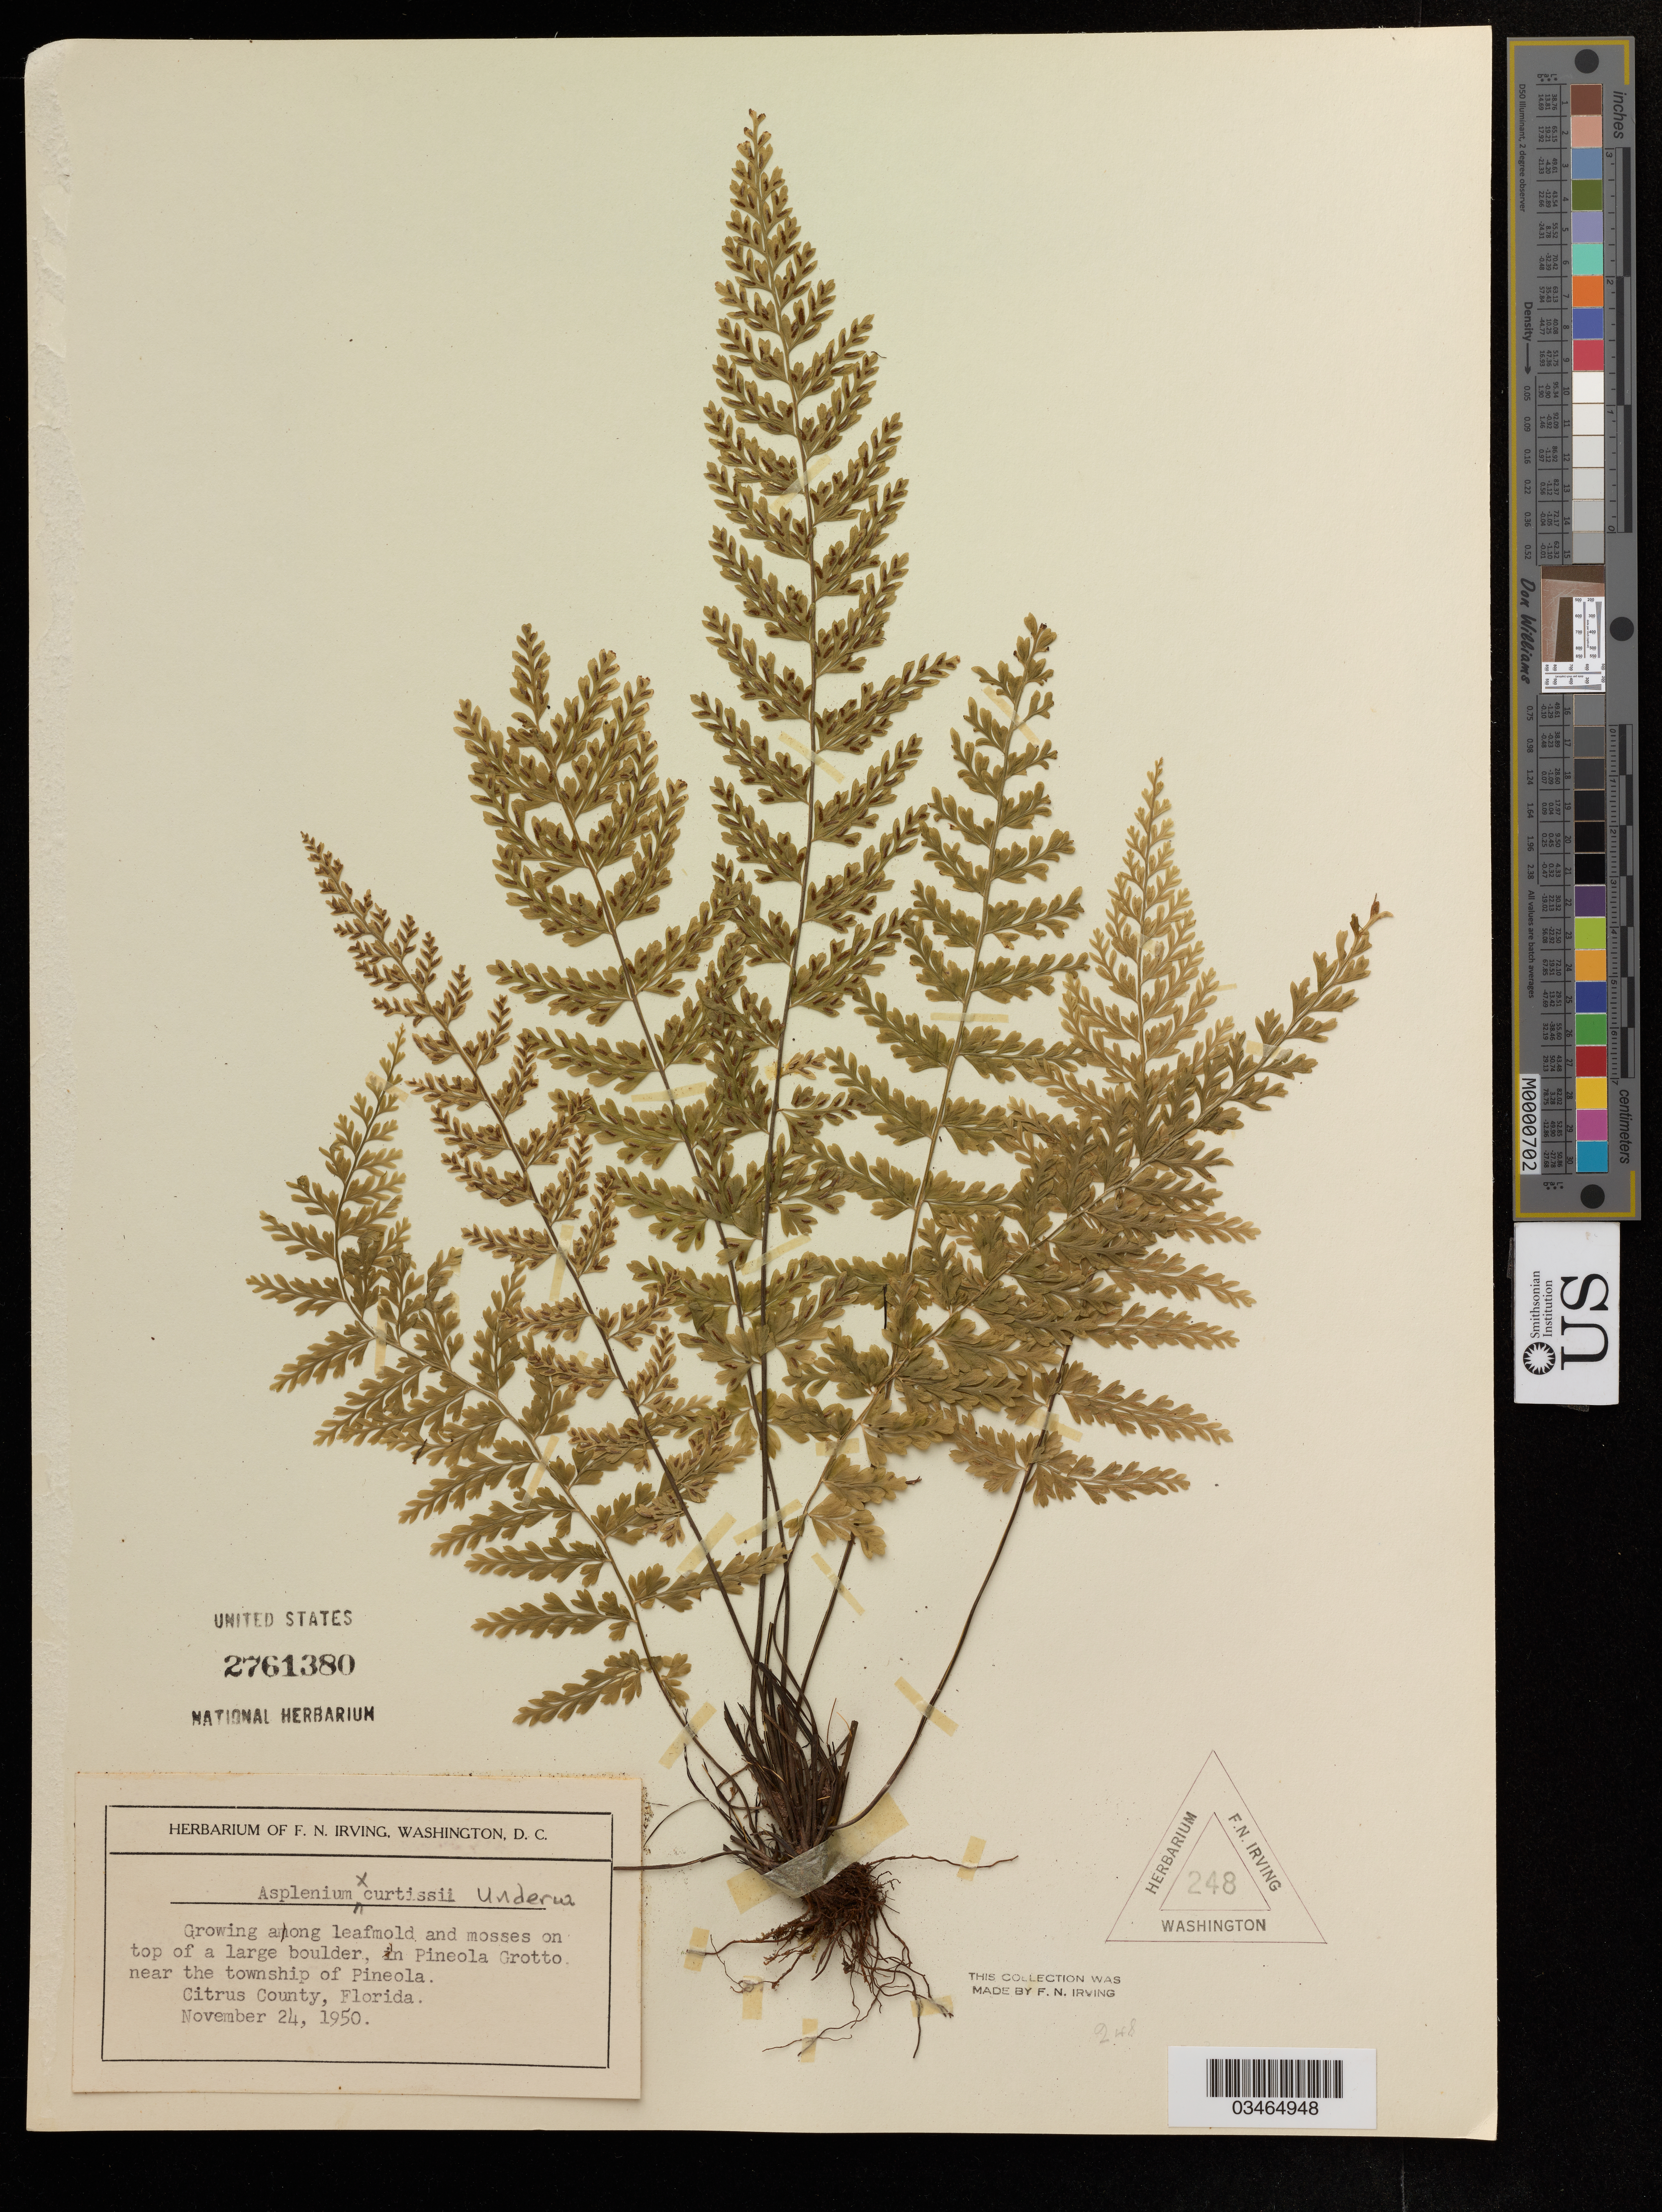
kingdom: Plantae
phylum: Tracheophyta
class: Polypodiopsida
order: Polypodiales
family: Aspleniaceae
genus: Asplenium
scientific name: Asplenium curtissii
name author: Underw.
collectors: F. Irving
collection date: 1950-11-24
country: United States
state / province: Florida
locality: In Pineola Grotto near the township of Pineola. Citrus County.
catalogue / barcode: US 2761380